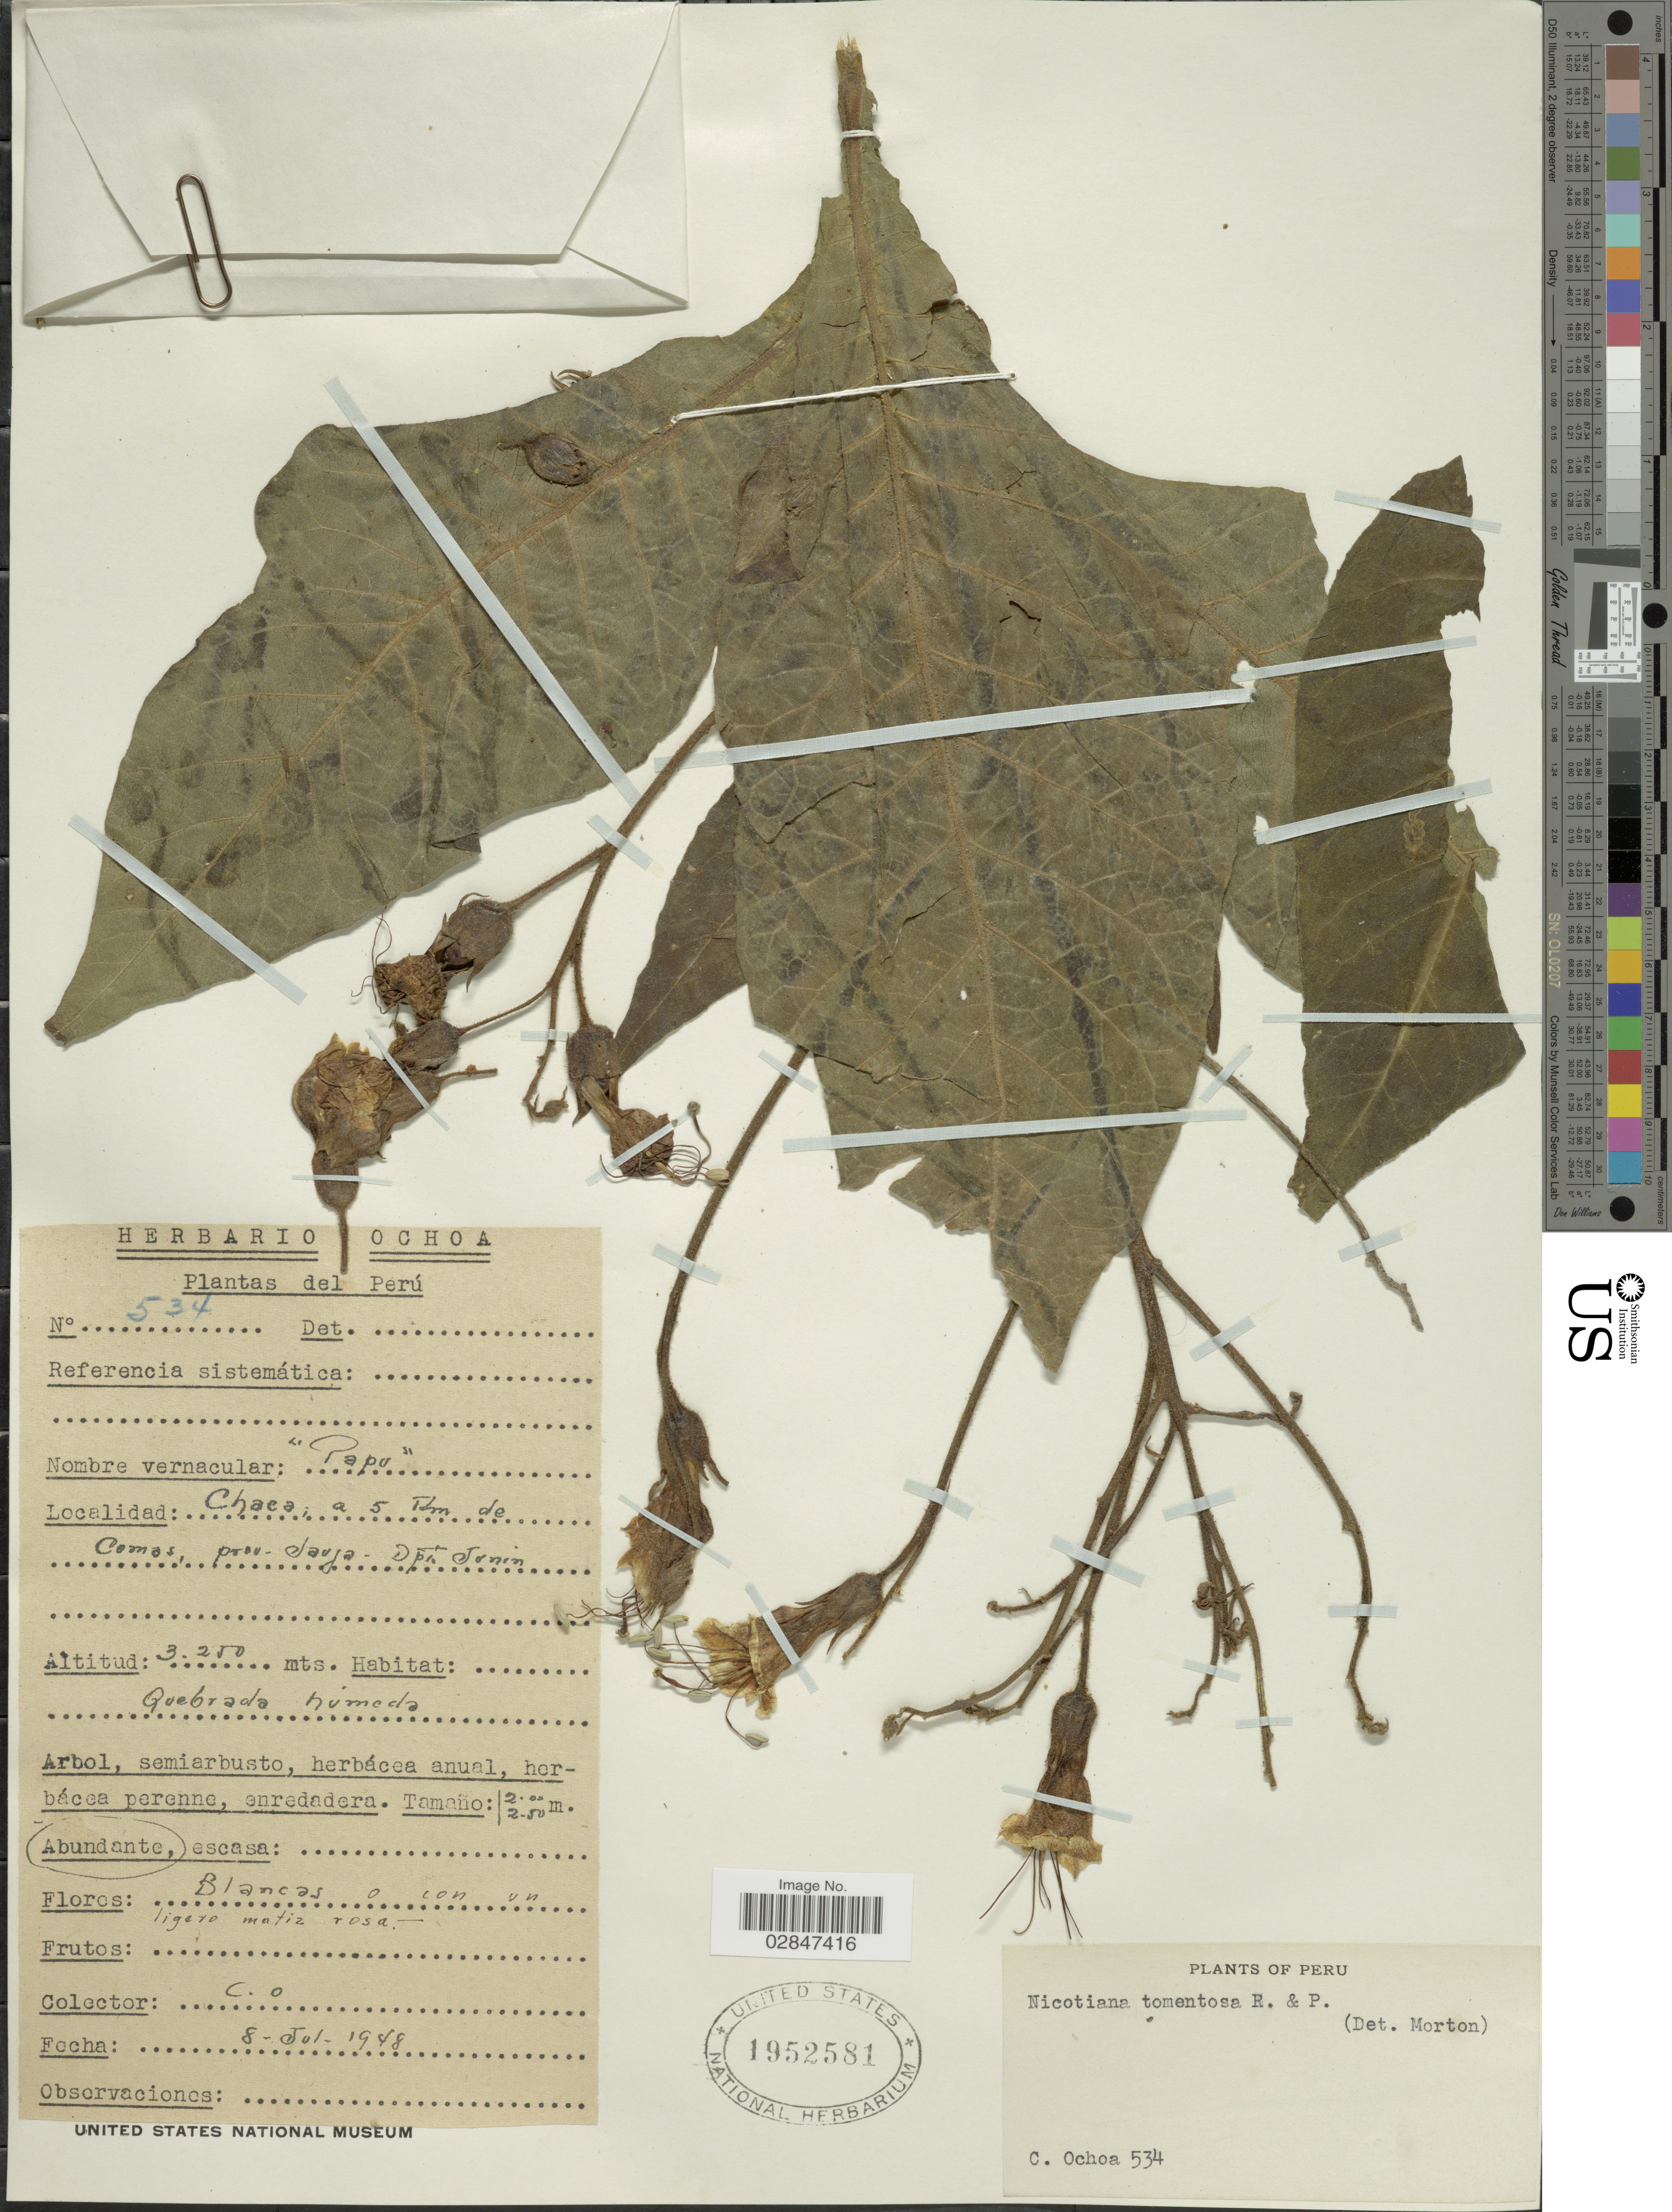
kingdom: Plantae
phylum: Tracheophyta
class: Magnoliopsida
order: Solanales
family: Solanaceae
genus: Nicotiana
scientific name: Nicotiana tomentosa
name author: Ruiz & Pav.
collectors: C. Ochoa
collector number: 534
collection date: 1948-07-08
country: Peru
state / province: Junín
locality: Chaca, a 5 Km de Comas, prov. Jauja, Dpt. Junin.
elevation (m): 3250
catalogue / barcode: US 1952581